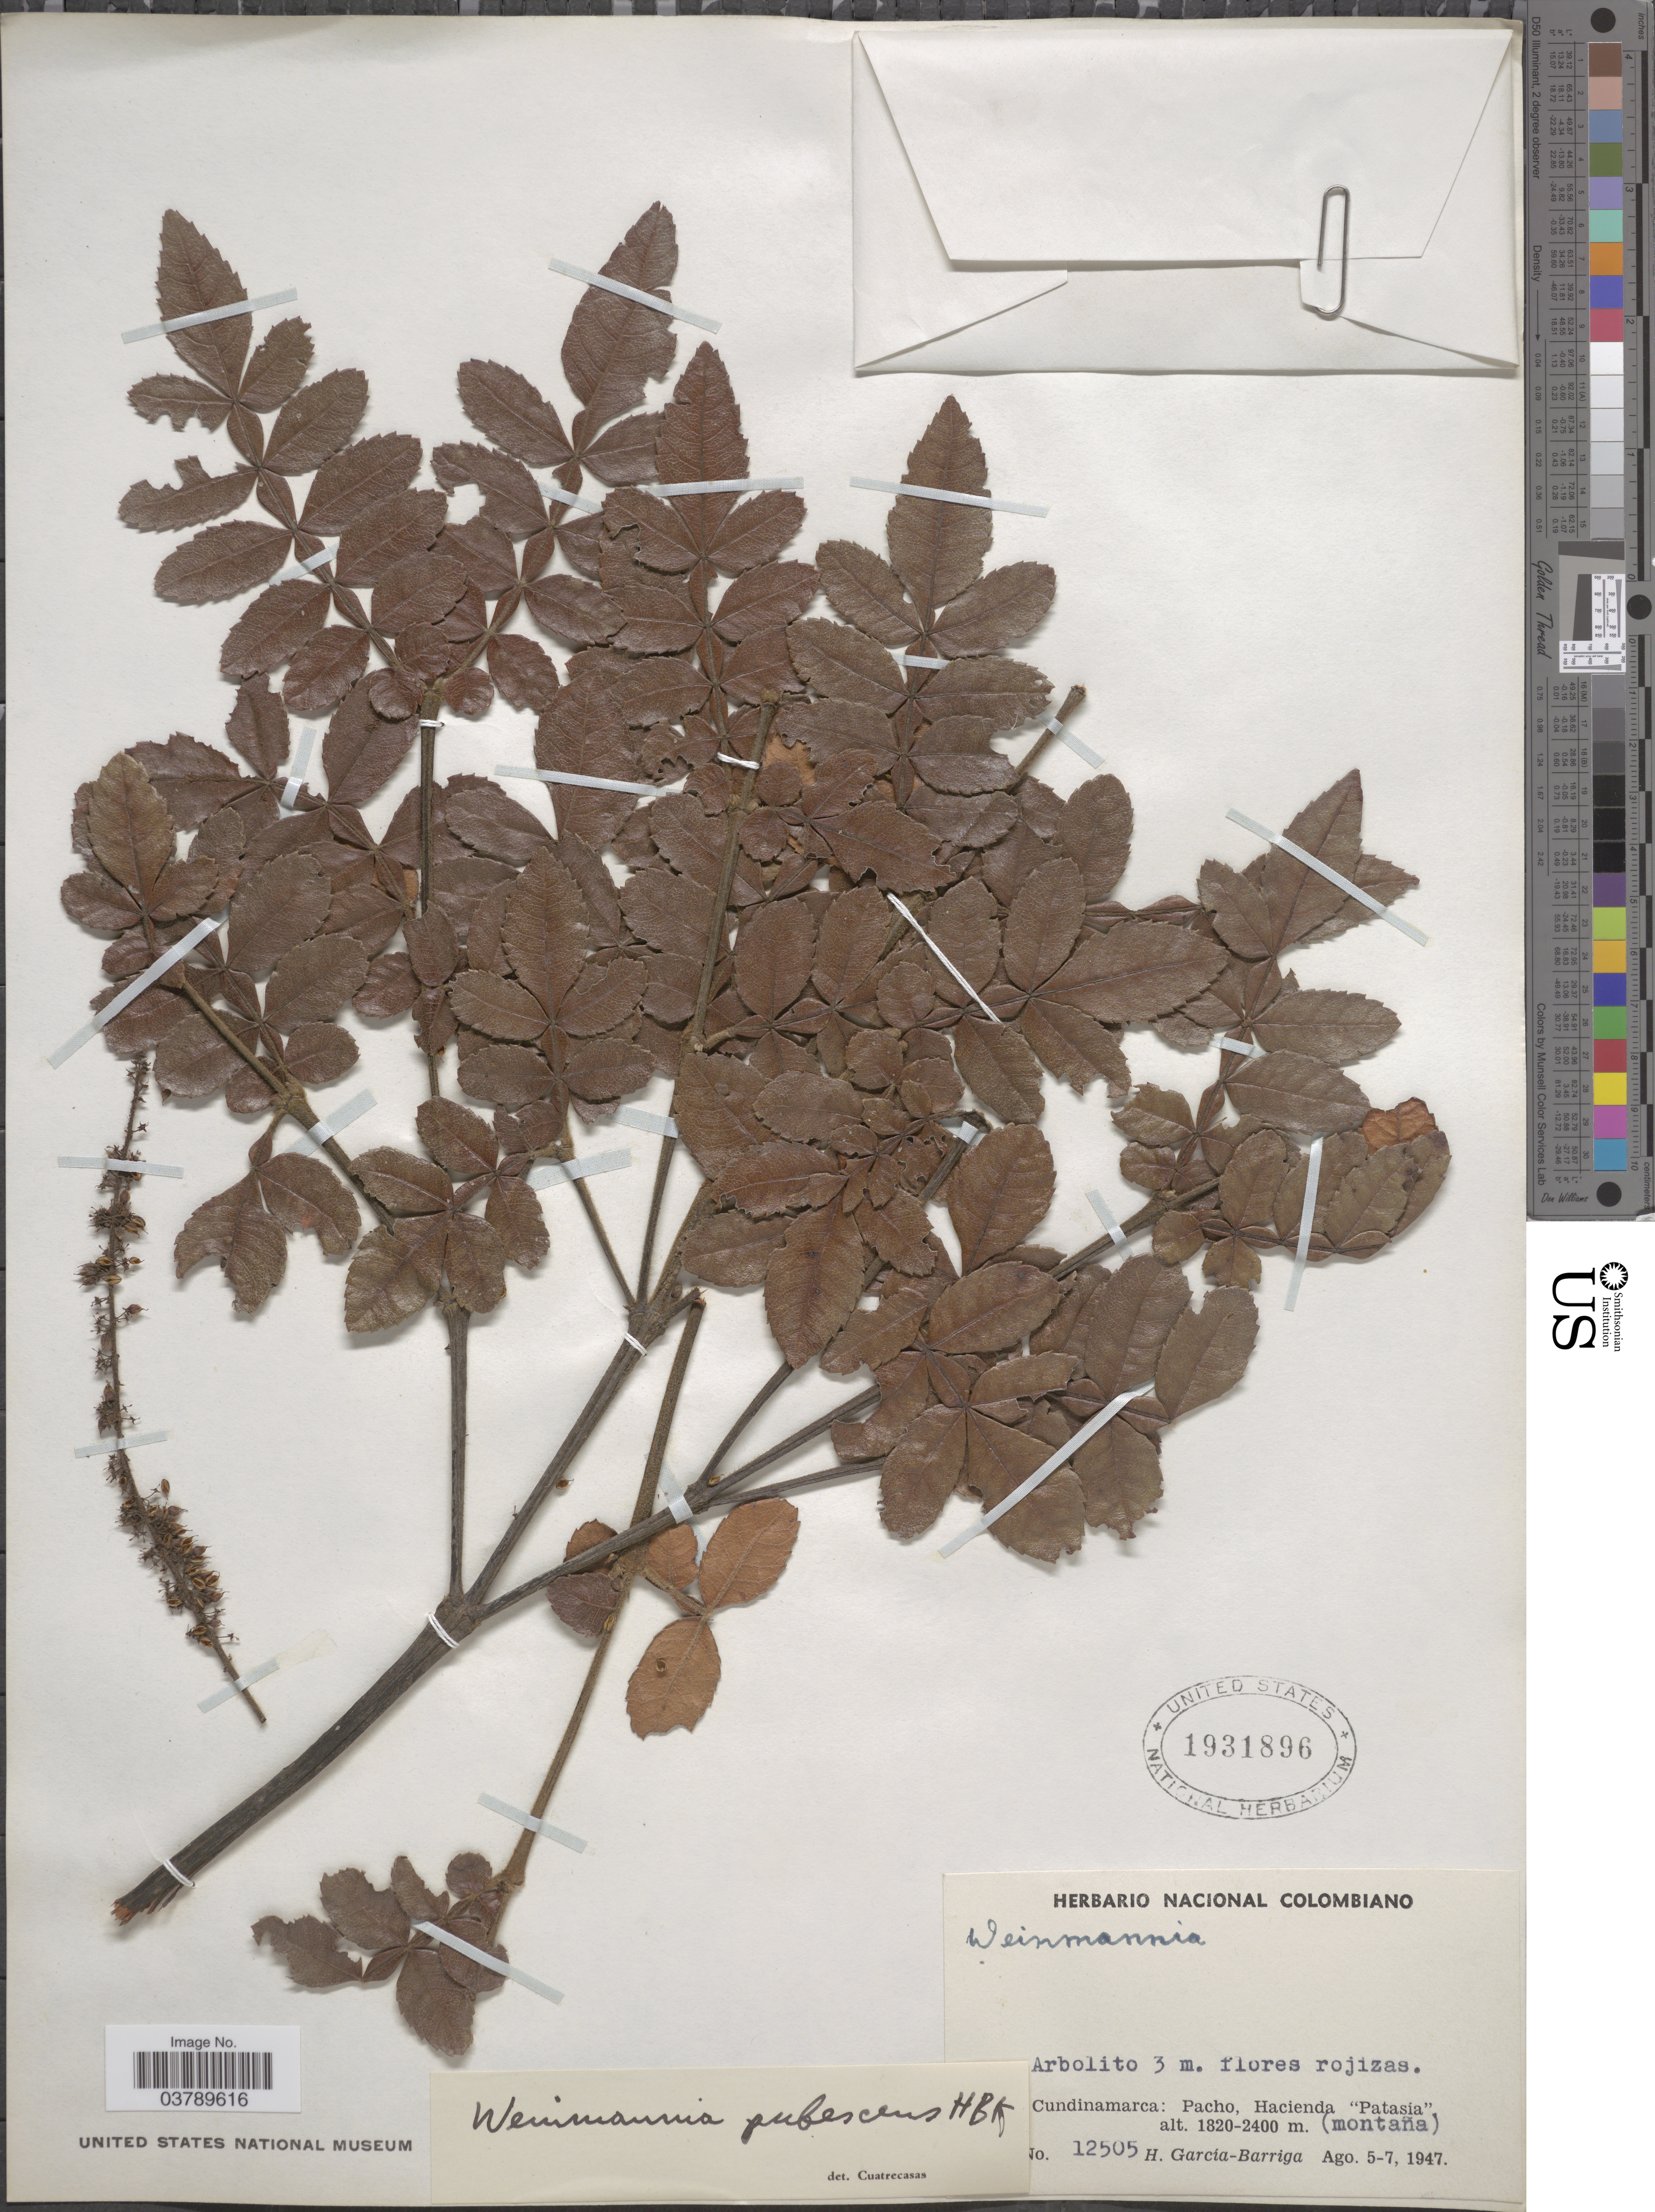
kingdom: Plantae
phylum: Tracheophyta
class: Magnoliopsida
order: Oxalidales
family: Cunoniaceae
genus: Weinmannia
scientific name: Weinmannia pubescens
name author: Kunth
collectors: H. García Barriga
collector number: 12505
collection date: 1947-08-05/1947-08-07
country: Colombia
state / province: Cundinamarca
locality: Pacho, Hacienda "Patasía".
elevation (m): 1820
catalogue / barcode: US 1931896